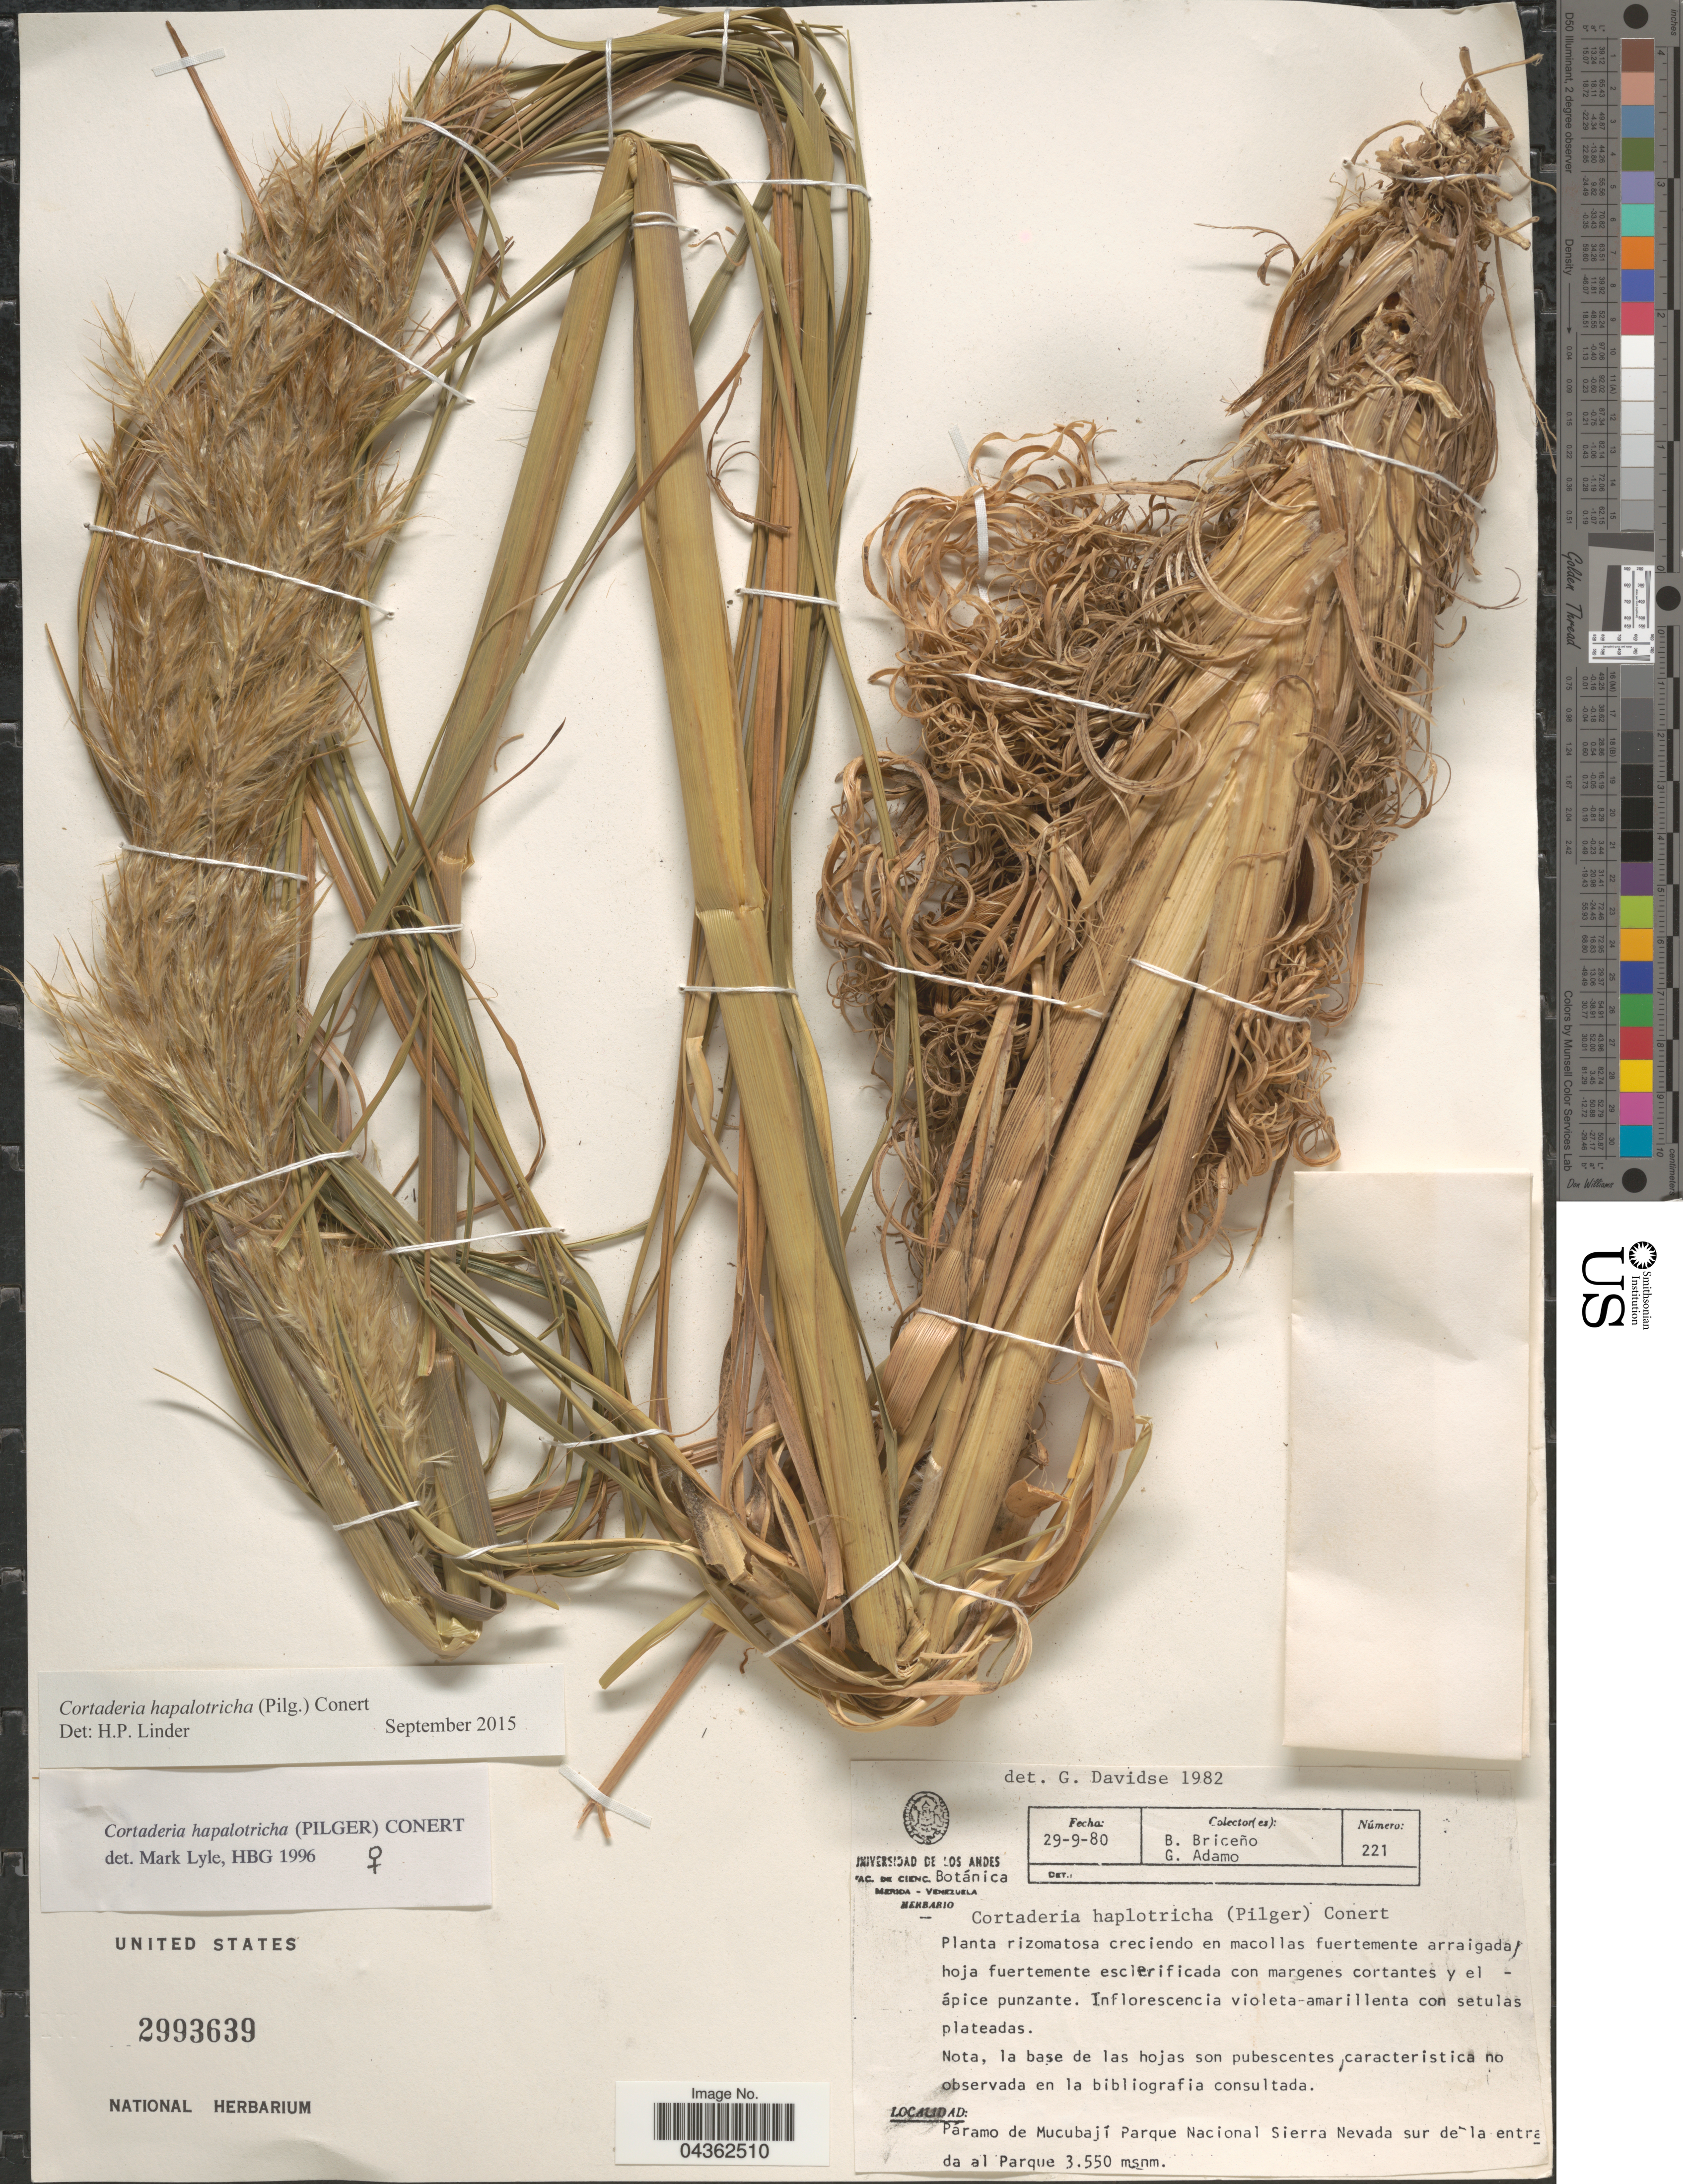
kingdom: Plantae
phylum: Tracheophyta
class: Liliopsida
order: Poales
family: Poaceae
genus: Cortaderia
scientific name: Cortaderia hapalotricha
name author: (Pilg.) Conert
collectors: B. Briceño & G. Adamo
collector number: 221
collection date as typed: Transcribed d/m/y: 29/9/80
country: Venezuela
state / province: Merida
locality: Páramo de Mucubají Parque Nacional Sierra Nevada sur de la entrada al Parque.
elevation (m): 3550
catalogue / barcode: US 2993639